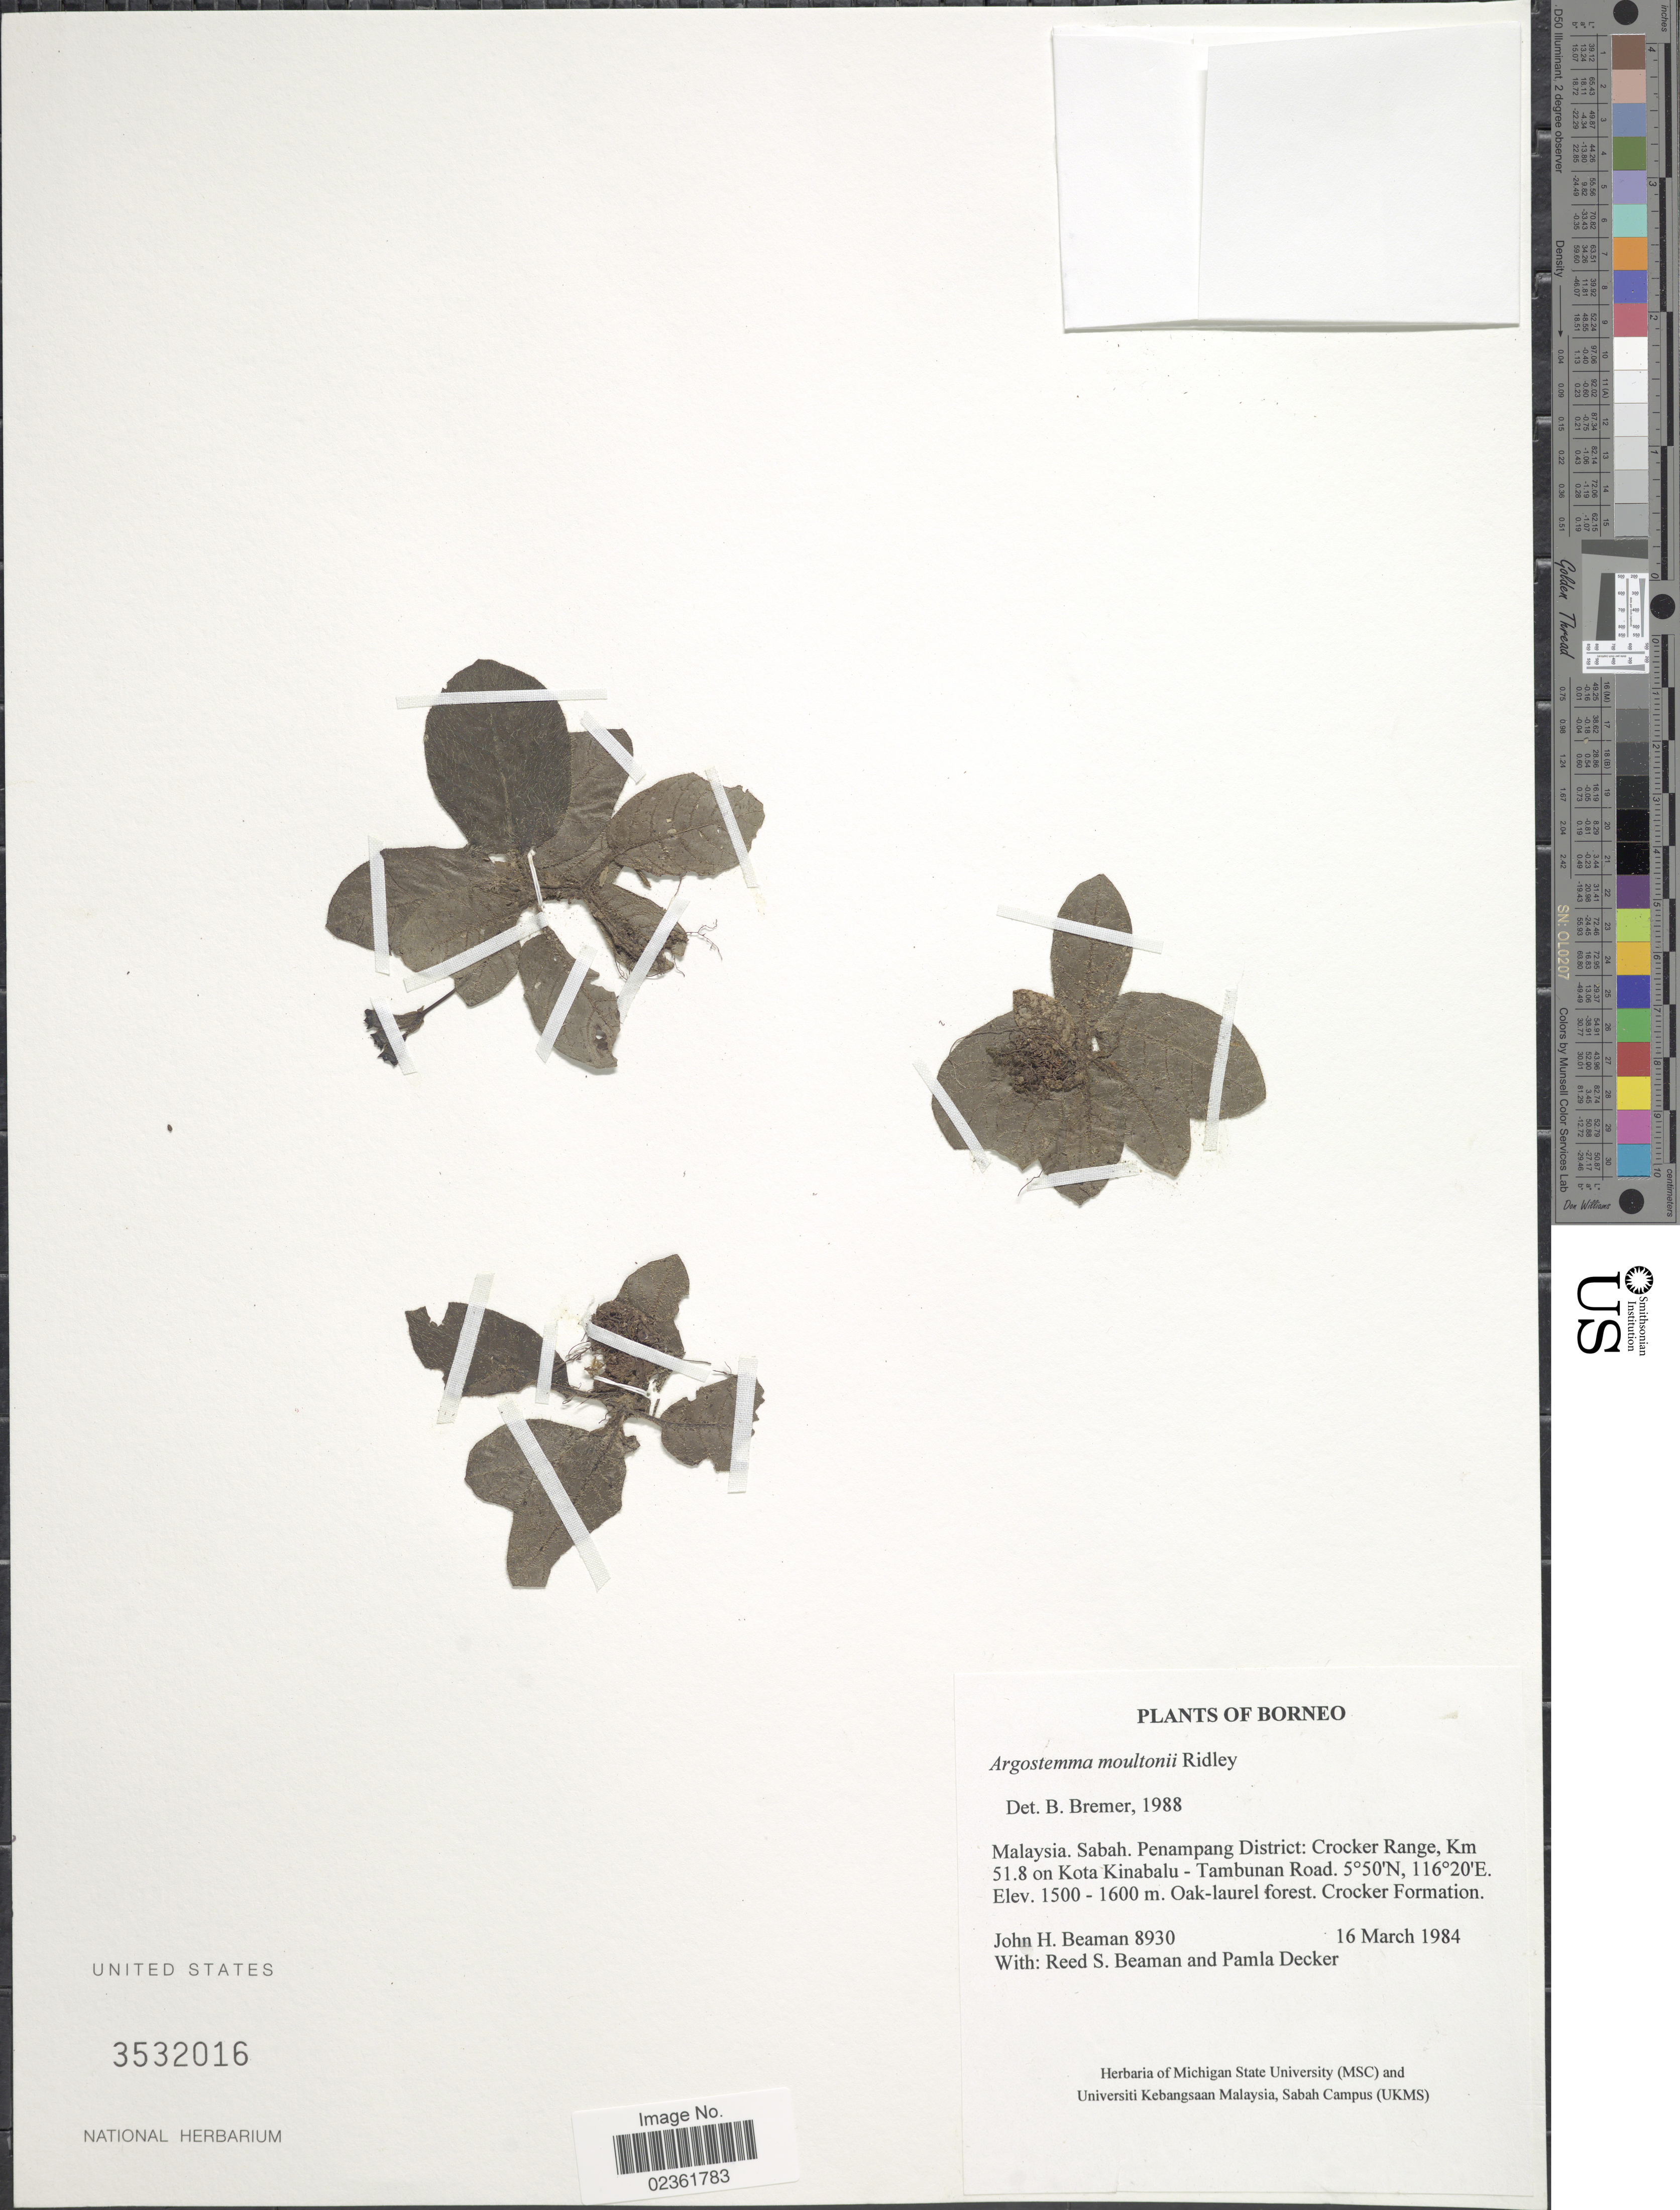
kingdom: Plantae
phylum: Tracheophyta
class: Magnoliopsida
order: Gentianales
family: Rubiaceae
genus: Argostemma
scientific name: Argostemma moultonii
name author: Ridl.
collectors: J. H. Beaman, R. S. Beaman & P. Decker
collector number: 8930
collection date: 1984-03-16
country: Malaysia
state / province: Sabah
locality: Borneo, Penampang District: Crocker Range, Km 51.8 on Kota Kinabalu-Tambunan Road, Crocker Formation.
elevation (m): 1500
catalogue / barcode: US 3532016